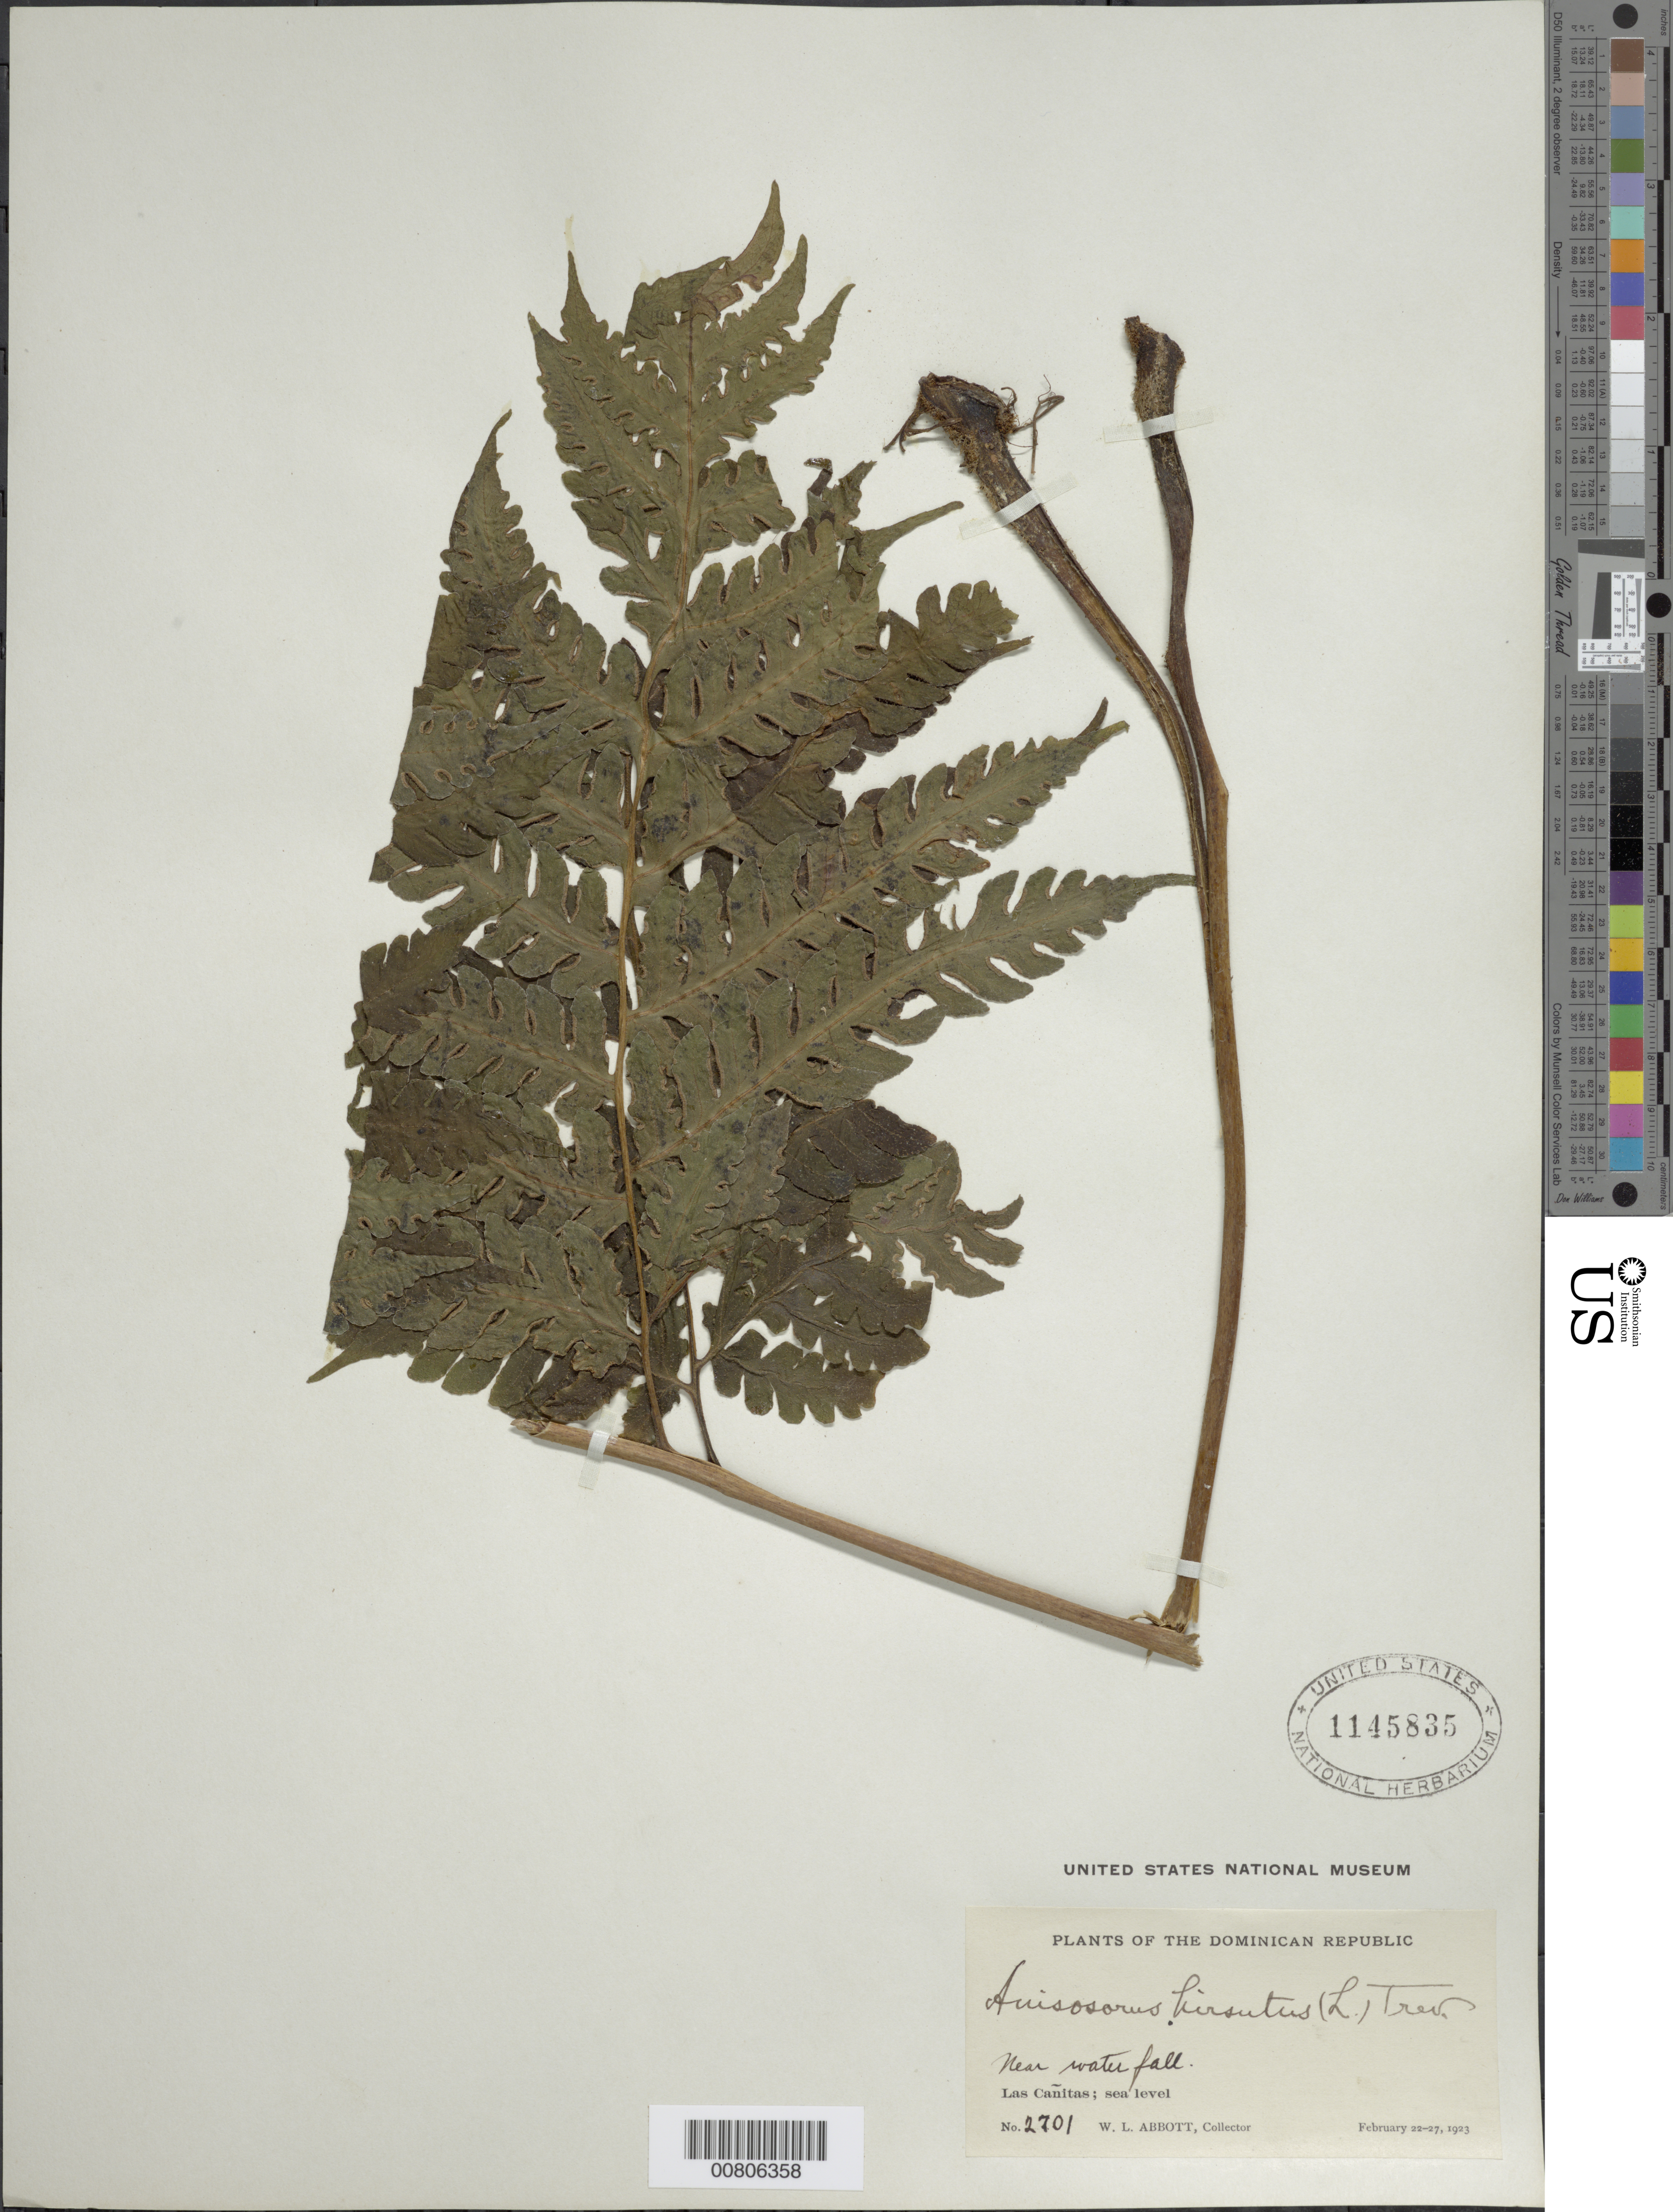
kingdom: Plantae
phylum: Tracheophyta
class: Polypodiopsida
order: Polypodiales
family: Lonchitidaceae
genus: Lonchitis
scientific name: Lonchitis hirsuta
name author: L.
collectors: W. L. Abbott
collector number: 2701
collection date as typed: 22 Feb 1923 to 27 Feb 1923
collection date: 1923-02-22/1923-02-27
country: Dominican Republic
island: Hispaniola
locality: Las Cañitas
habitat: Near waterfall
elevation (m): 0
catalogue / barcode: US 1145835